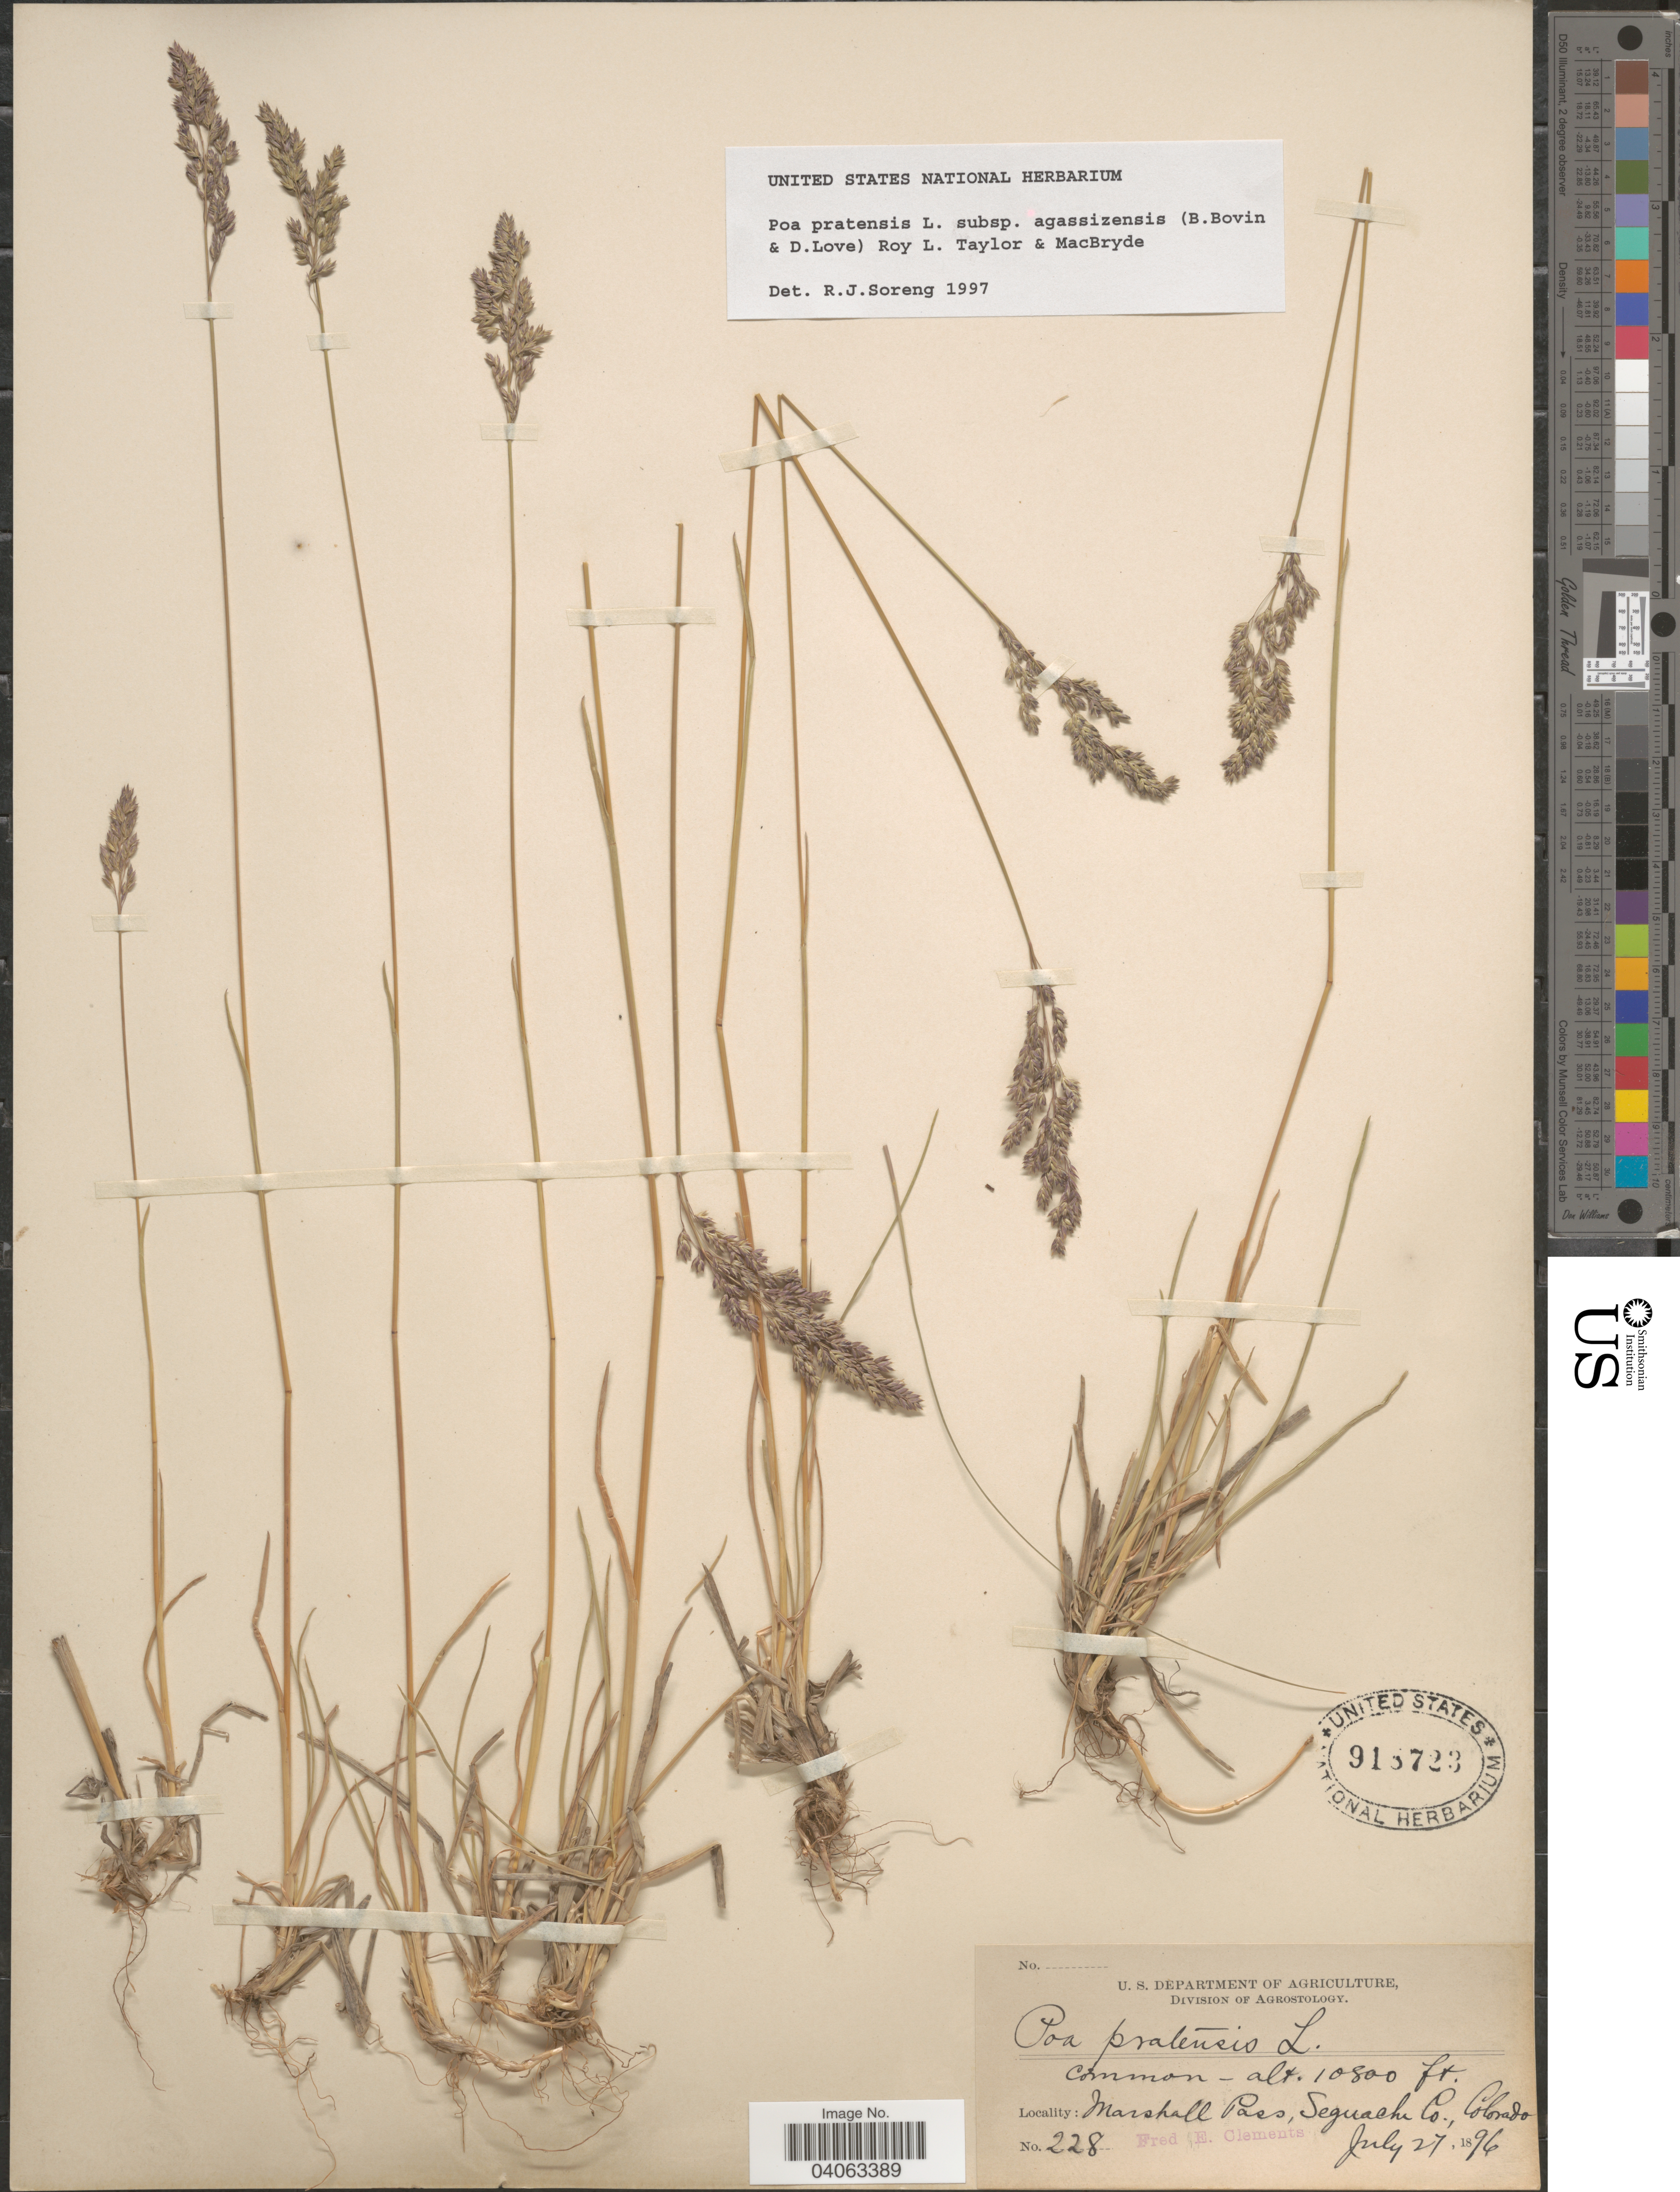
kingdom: Plantae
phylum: Tracheophyta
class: Liliopsida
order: Poales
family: Poaceae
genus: Poa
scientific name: Poa pratensis subsp. agassizensis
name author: (B. Boivin & D. Löve) Roy L. Taylor & MacBryde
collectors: F. E. Clements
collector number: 228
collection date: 1896-06-27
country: United States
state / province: Colorado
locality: Marshall Pass, Seguache Co.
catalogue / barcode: US 918723